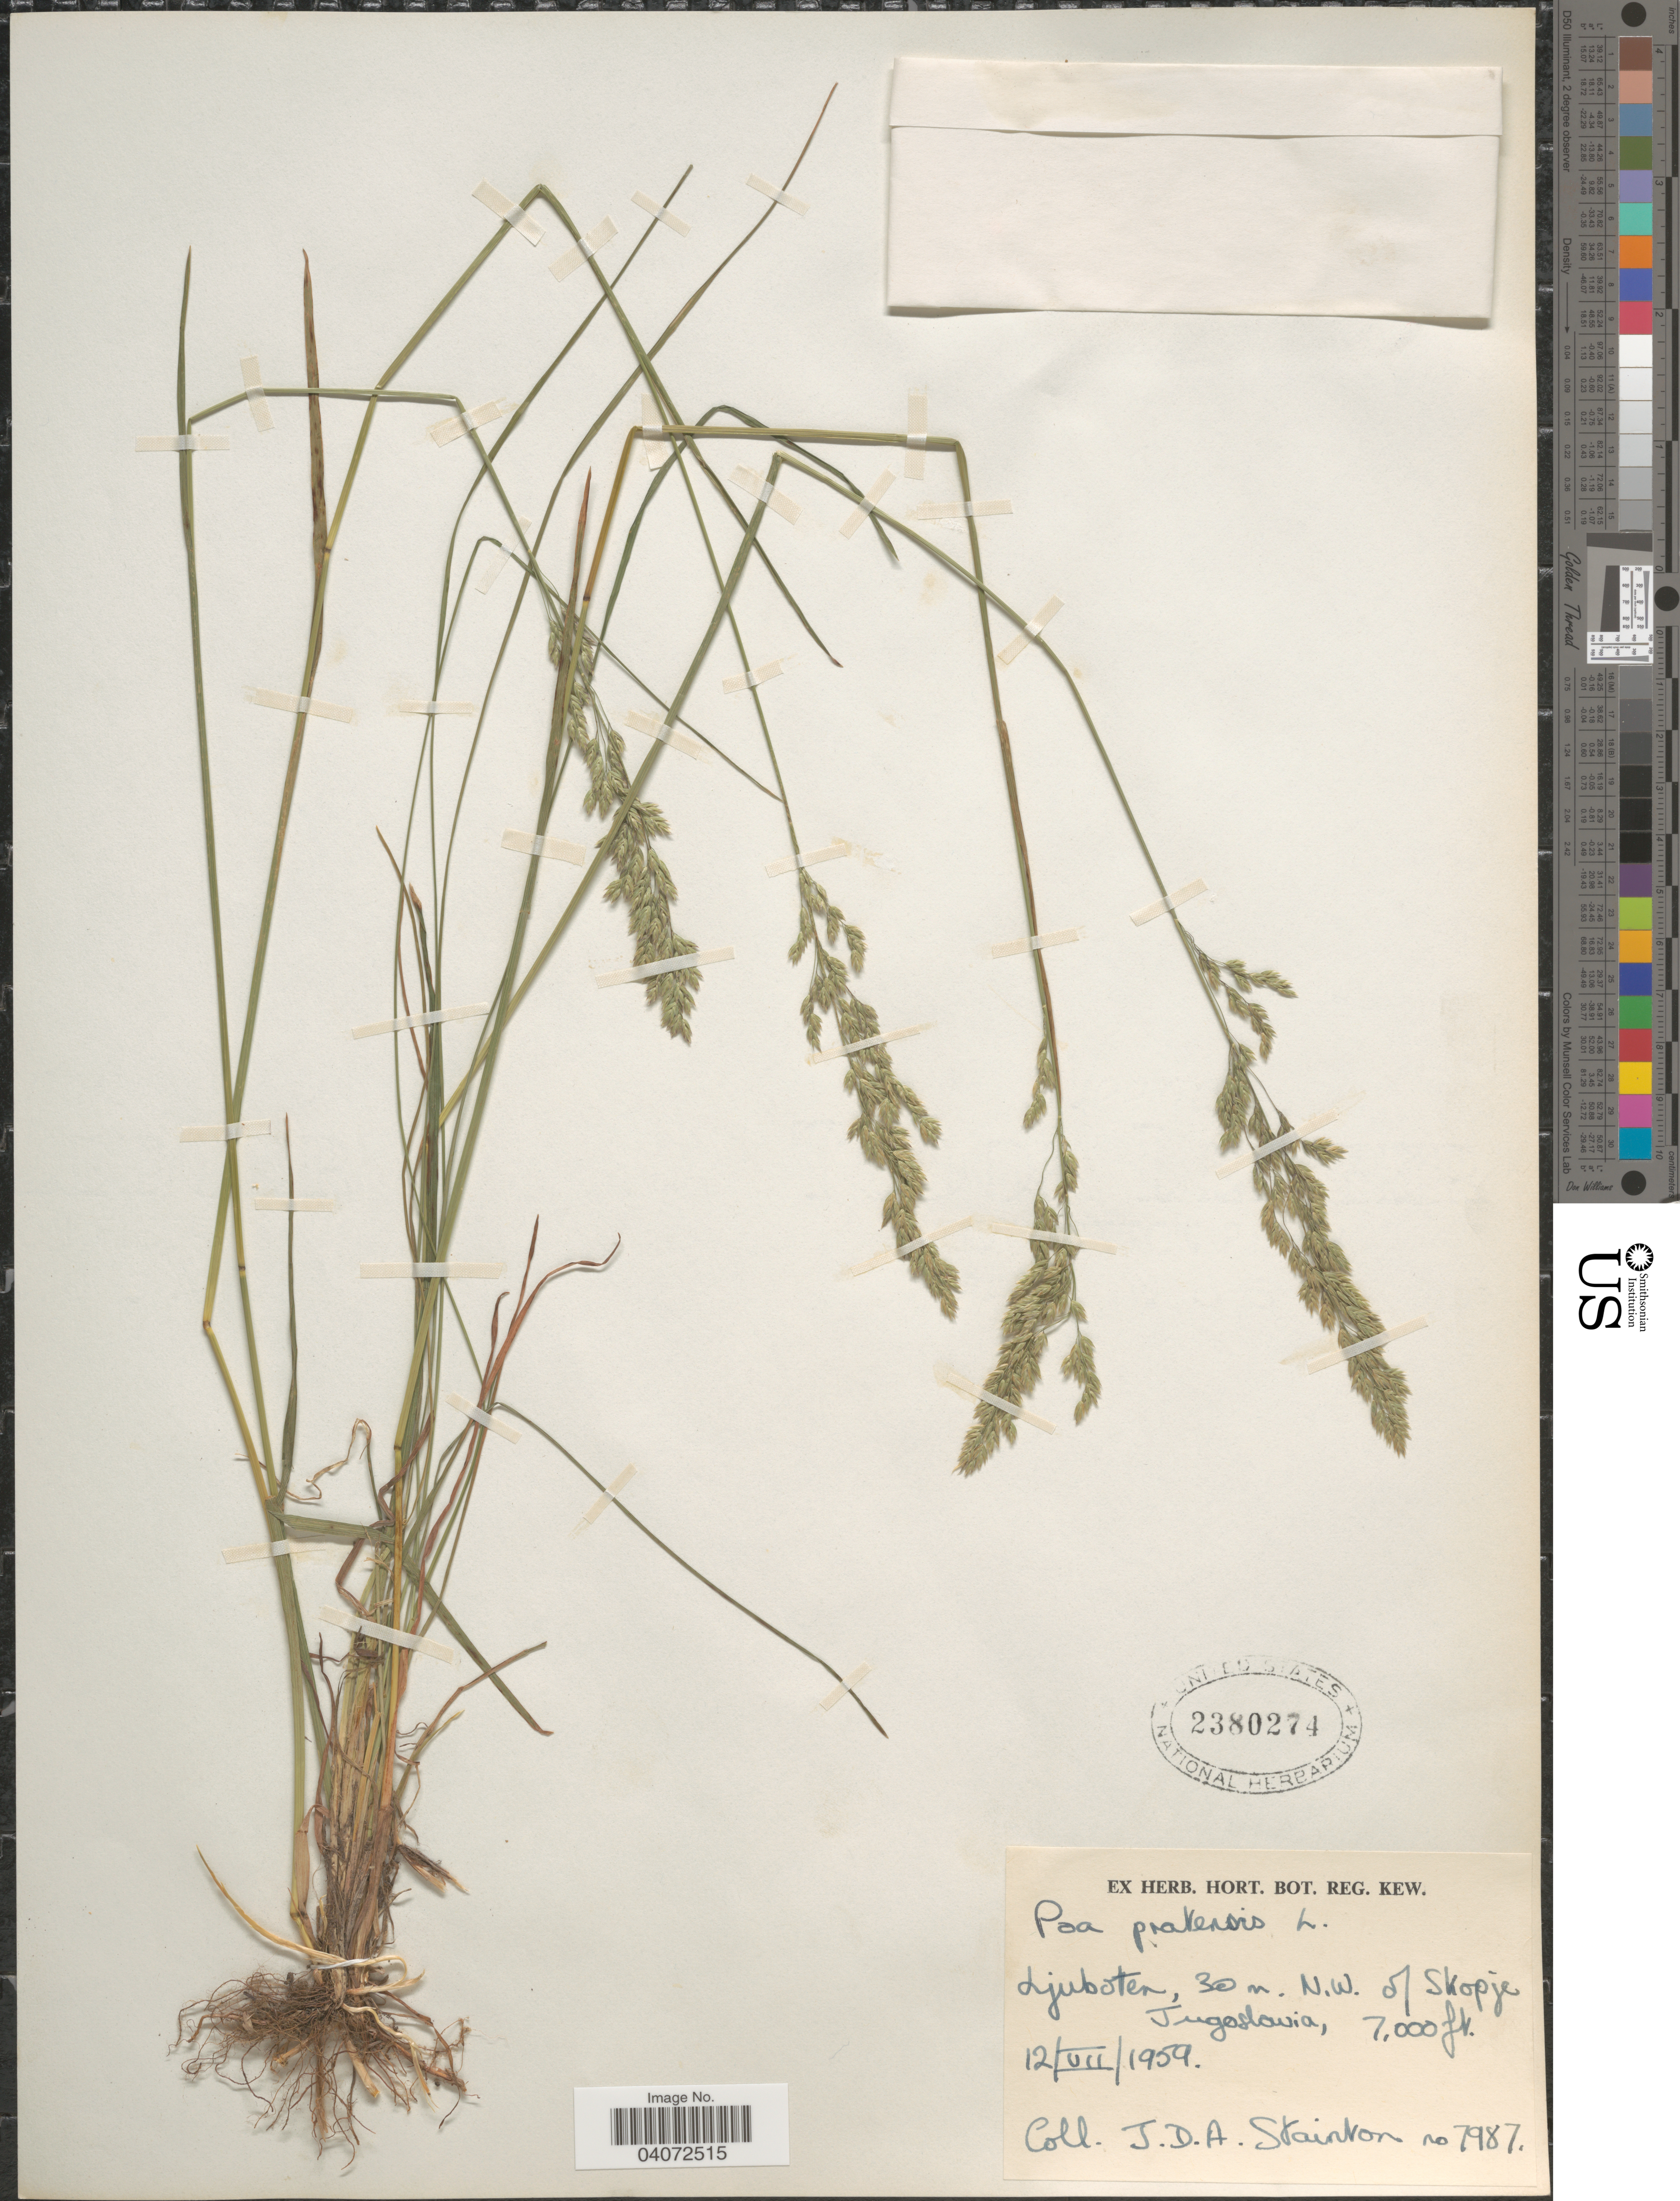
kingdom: Plantae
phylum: Tracheophyta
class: Liliopsida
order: Poales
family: Poaceae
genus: Poa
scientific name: Poa pratensis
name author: L.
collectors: J. Stainton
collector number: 7987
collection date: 1959-07-12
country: Kosovo / North Macedonia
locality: Ljuboten, 30 m. N.W. of Skopje Jugoslavia.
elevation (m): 2134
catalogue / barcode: US 2380274